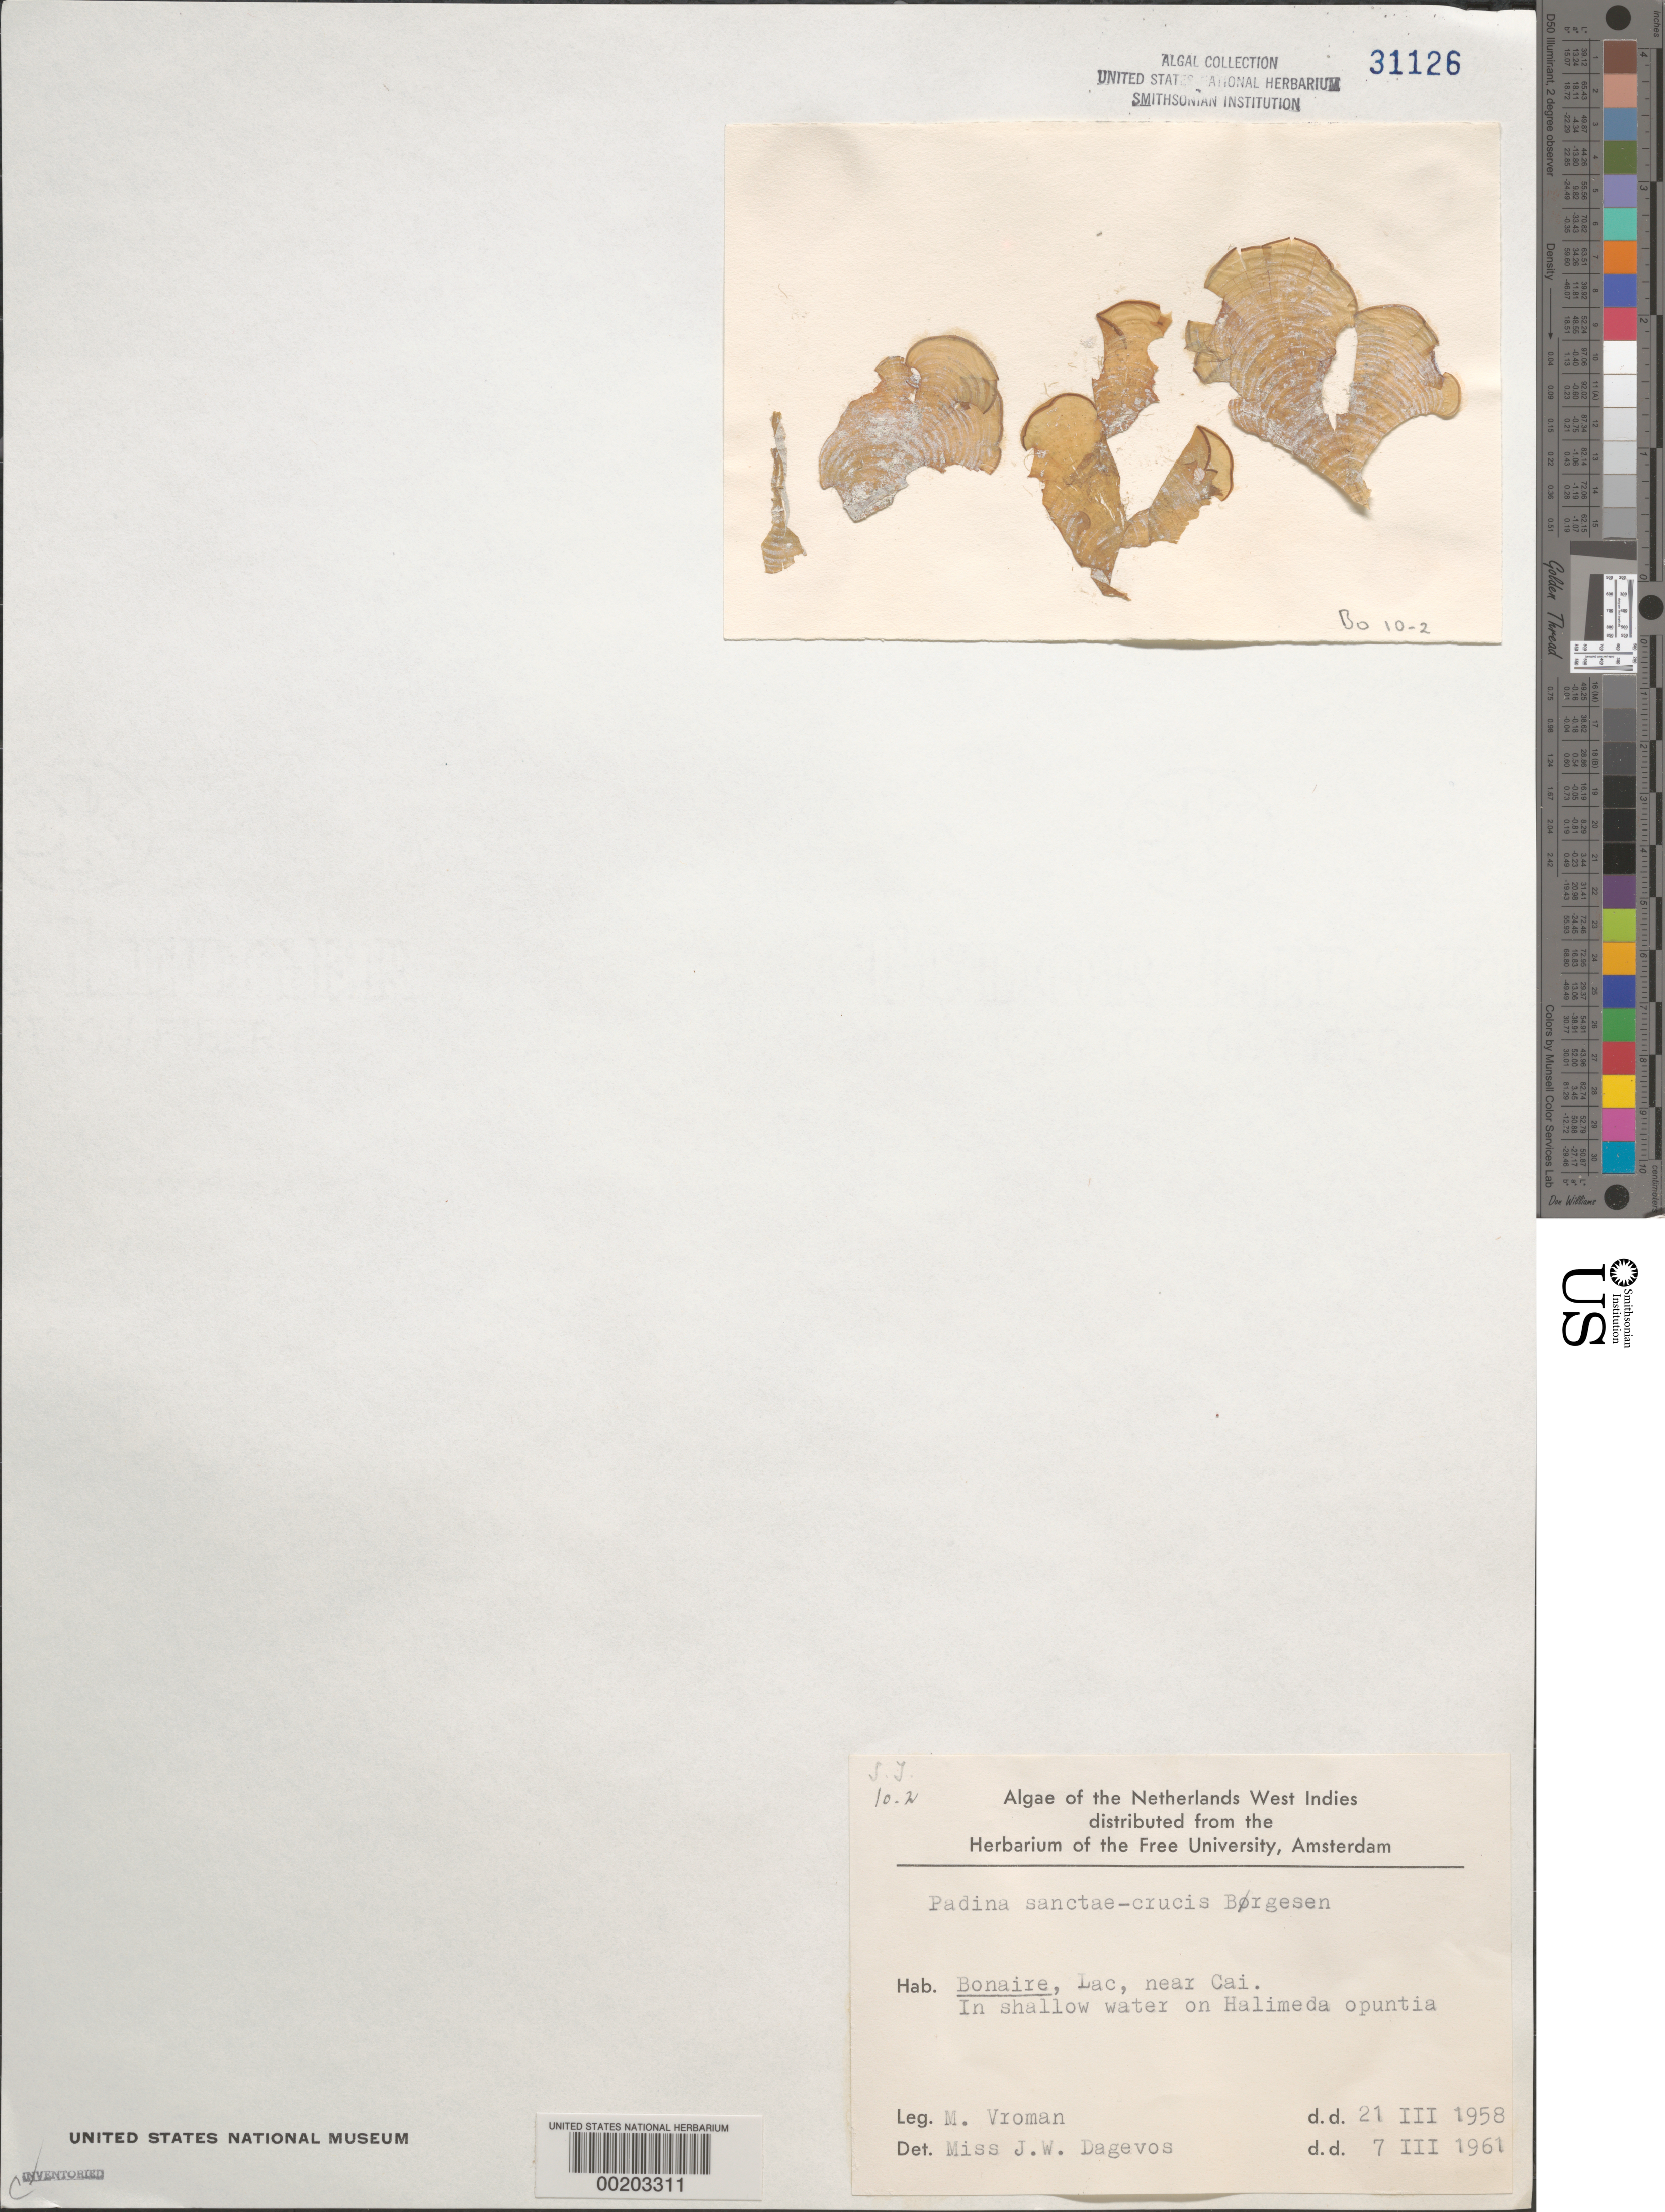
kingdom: Chromista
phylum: Ochrophyta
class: Phaeophyceae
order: Dictyotales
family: Dictyotaceae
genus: Padina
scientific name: Padina sanctae-crucis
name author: Børgesen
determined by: Dagevos, J. W.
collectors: M. Vroman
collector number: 10-2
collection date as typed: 21 Mar 1958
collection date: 1958-03-21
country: Netherlands Antilles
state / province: ABC Islands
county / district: Bonaire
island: Bonaire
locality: Lac, near Cai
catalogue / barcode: US 31126